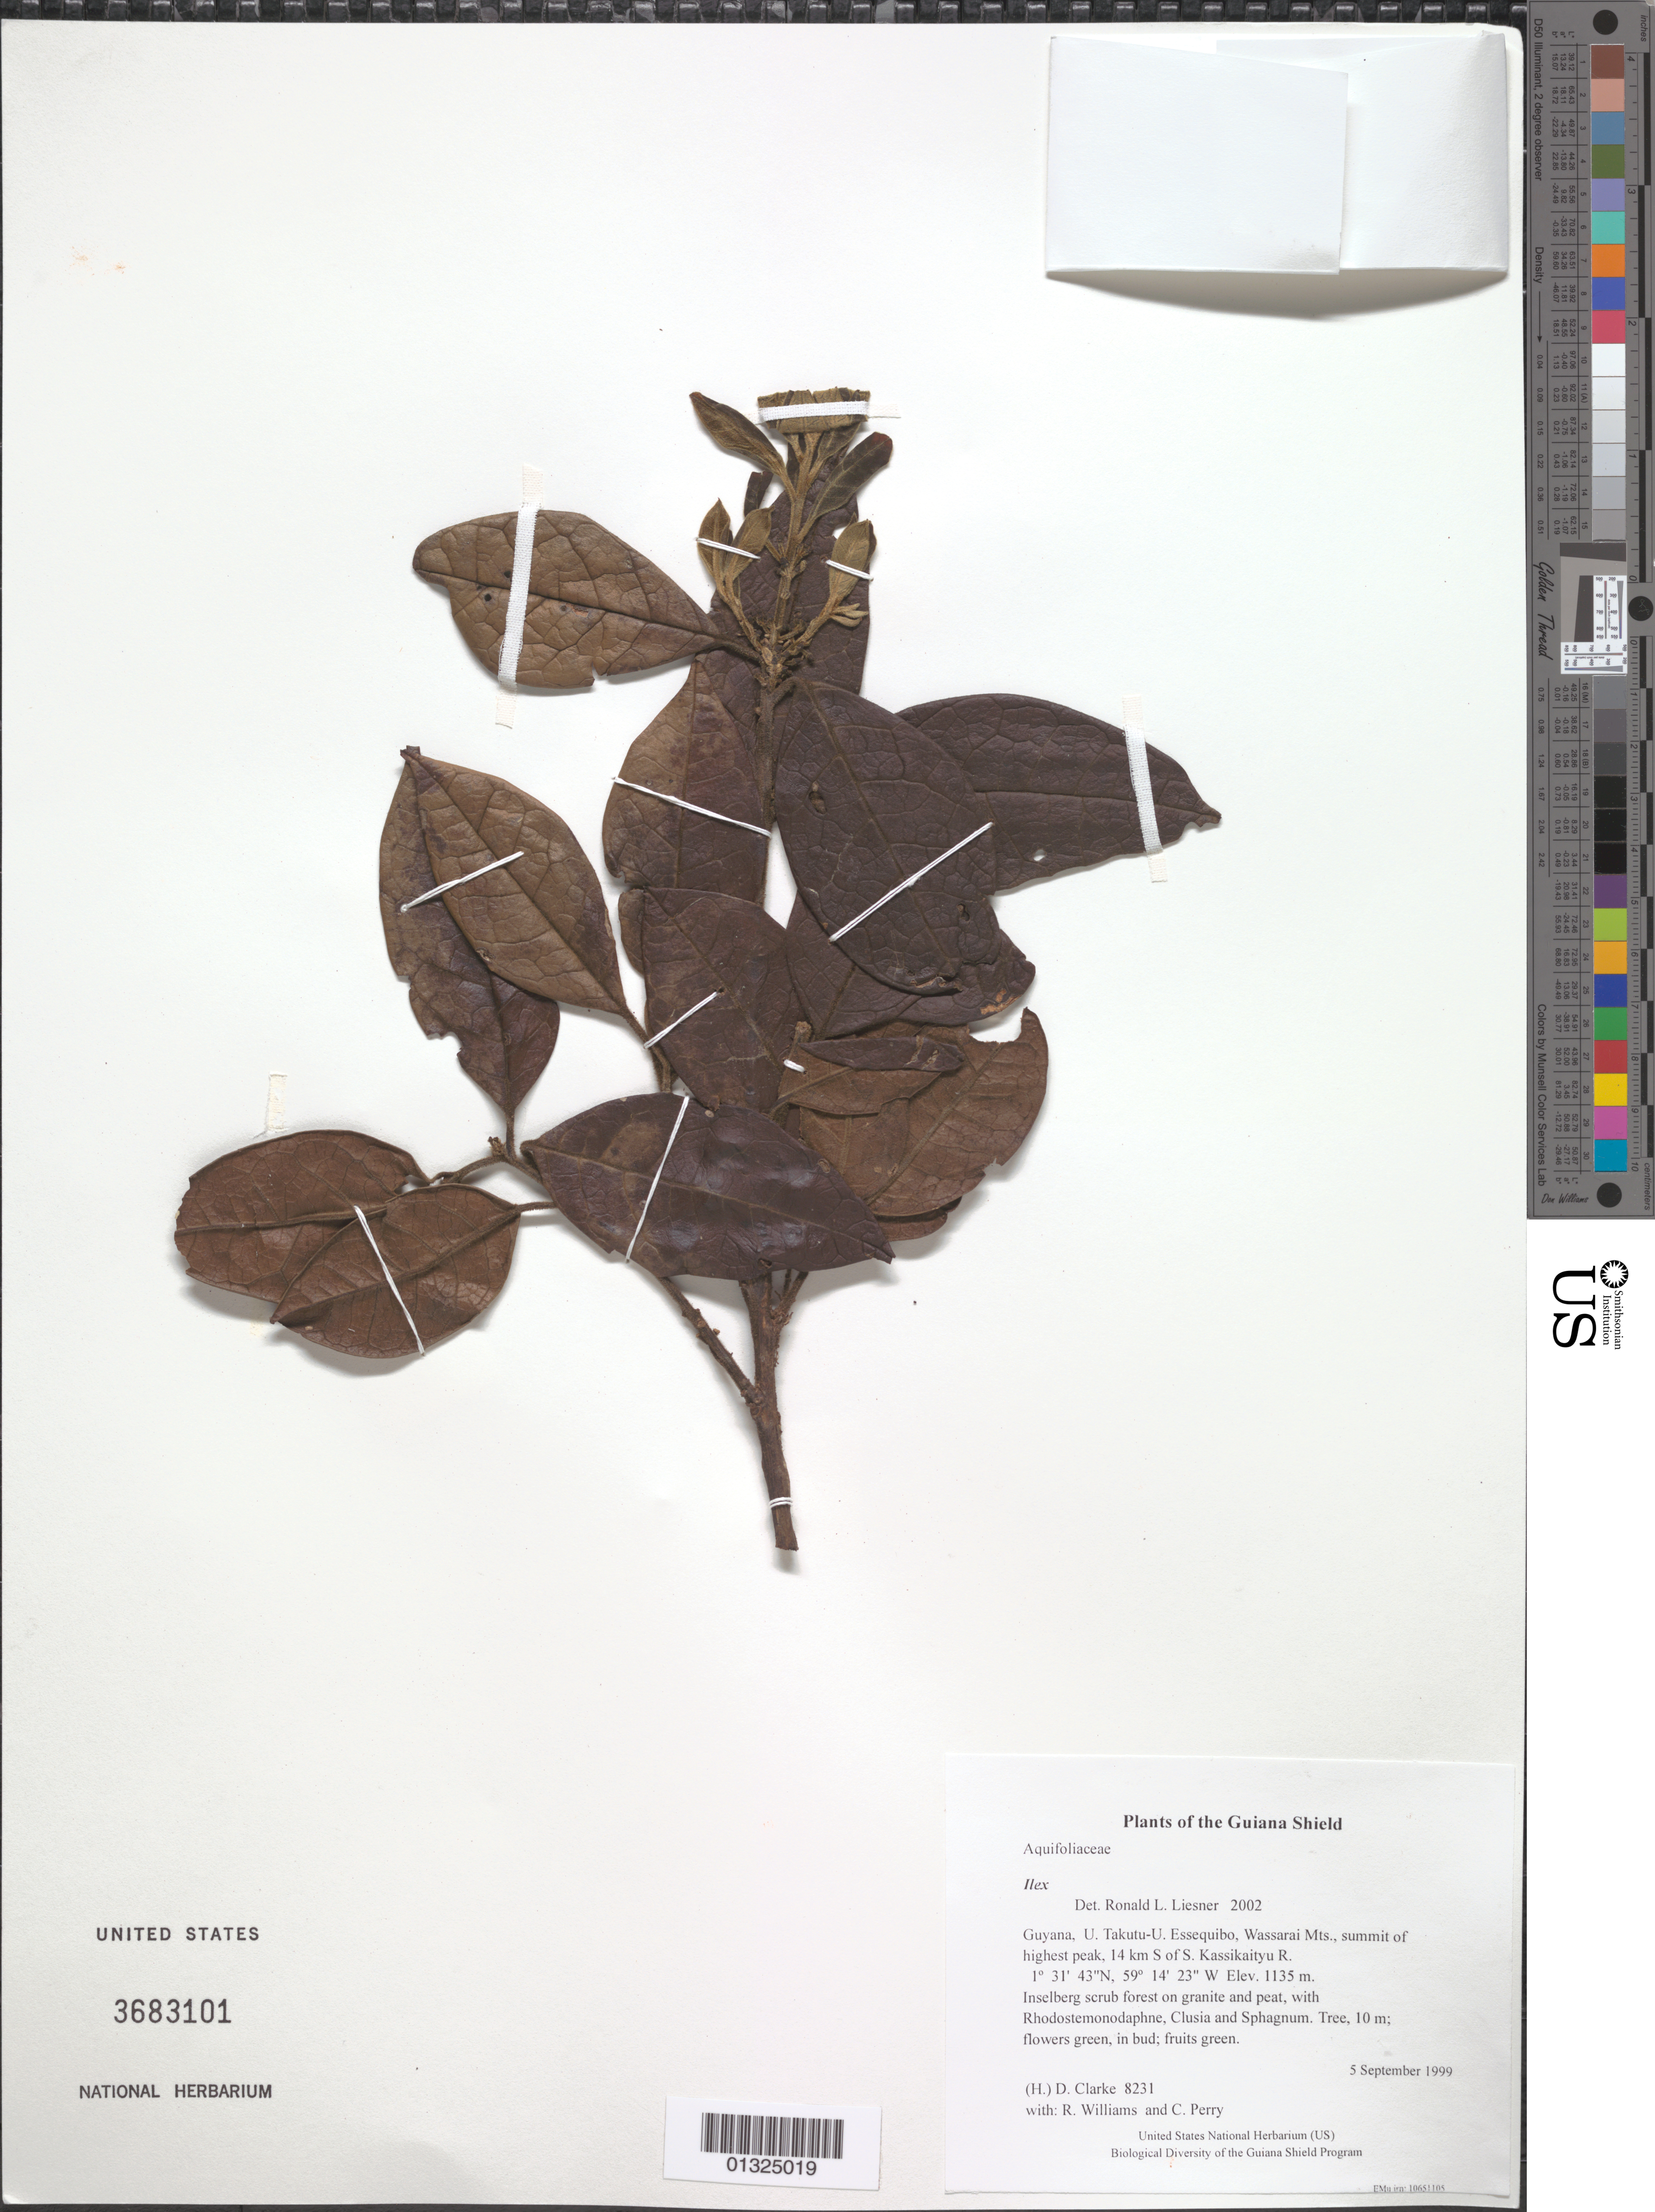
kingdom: Plantae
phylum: Tracheophyta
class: Magnoliopsida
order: Aquifoliales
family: Aquifoliaceae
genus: Ilex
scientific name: Ilex sp.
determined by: Liesner, R. L.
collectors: H. D. Clarke, R. Williams & C. Perry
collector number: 8231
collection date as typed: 5 September 1999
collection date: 1999-09-05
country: Guyana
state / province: U. Takutu-U. Essequibo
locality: Wassarai Mts., summit of highest peak, 14 km S of S. Kassikaityu R.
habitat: Inselberg scrub forest on granite and peat, with Rhodostemonodaphne, Clusia and Sphagnum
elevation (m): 1135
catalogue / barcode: US 3683101